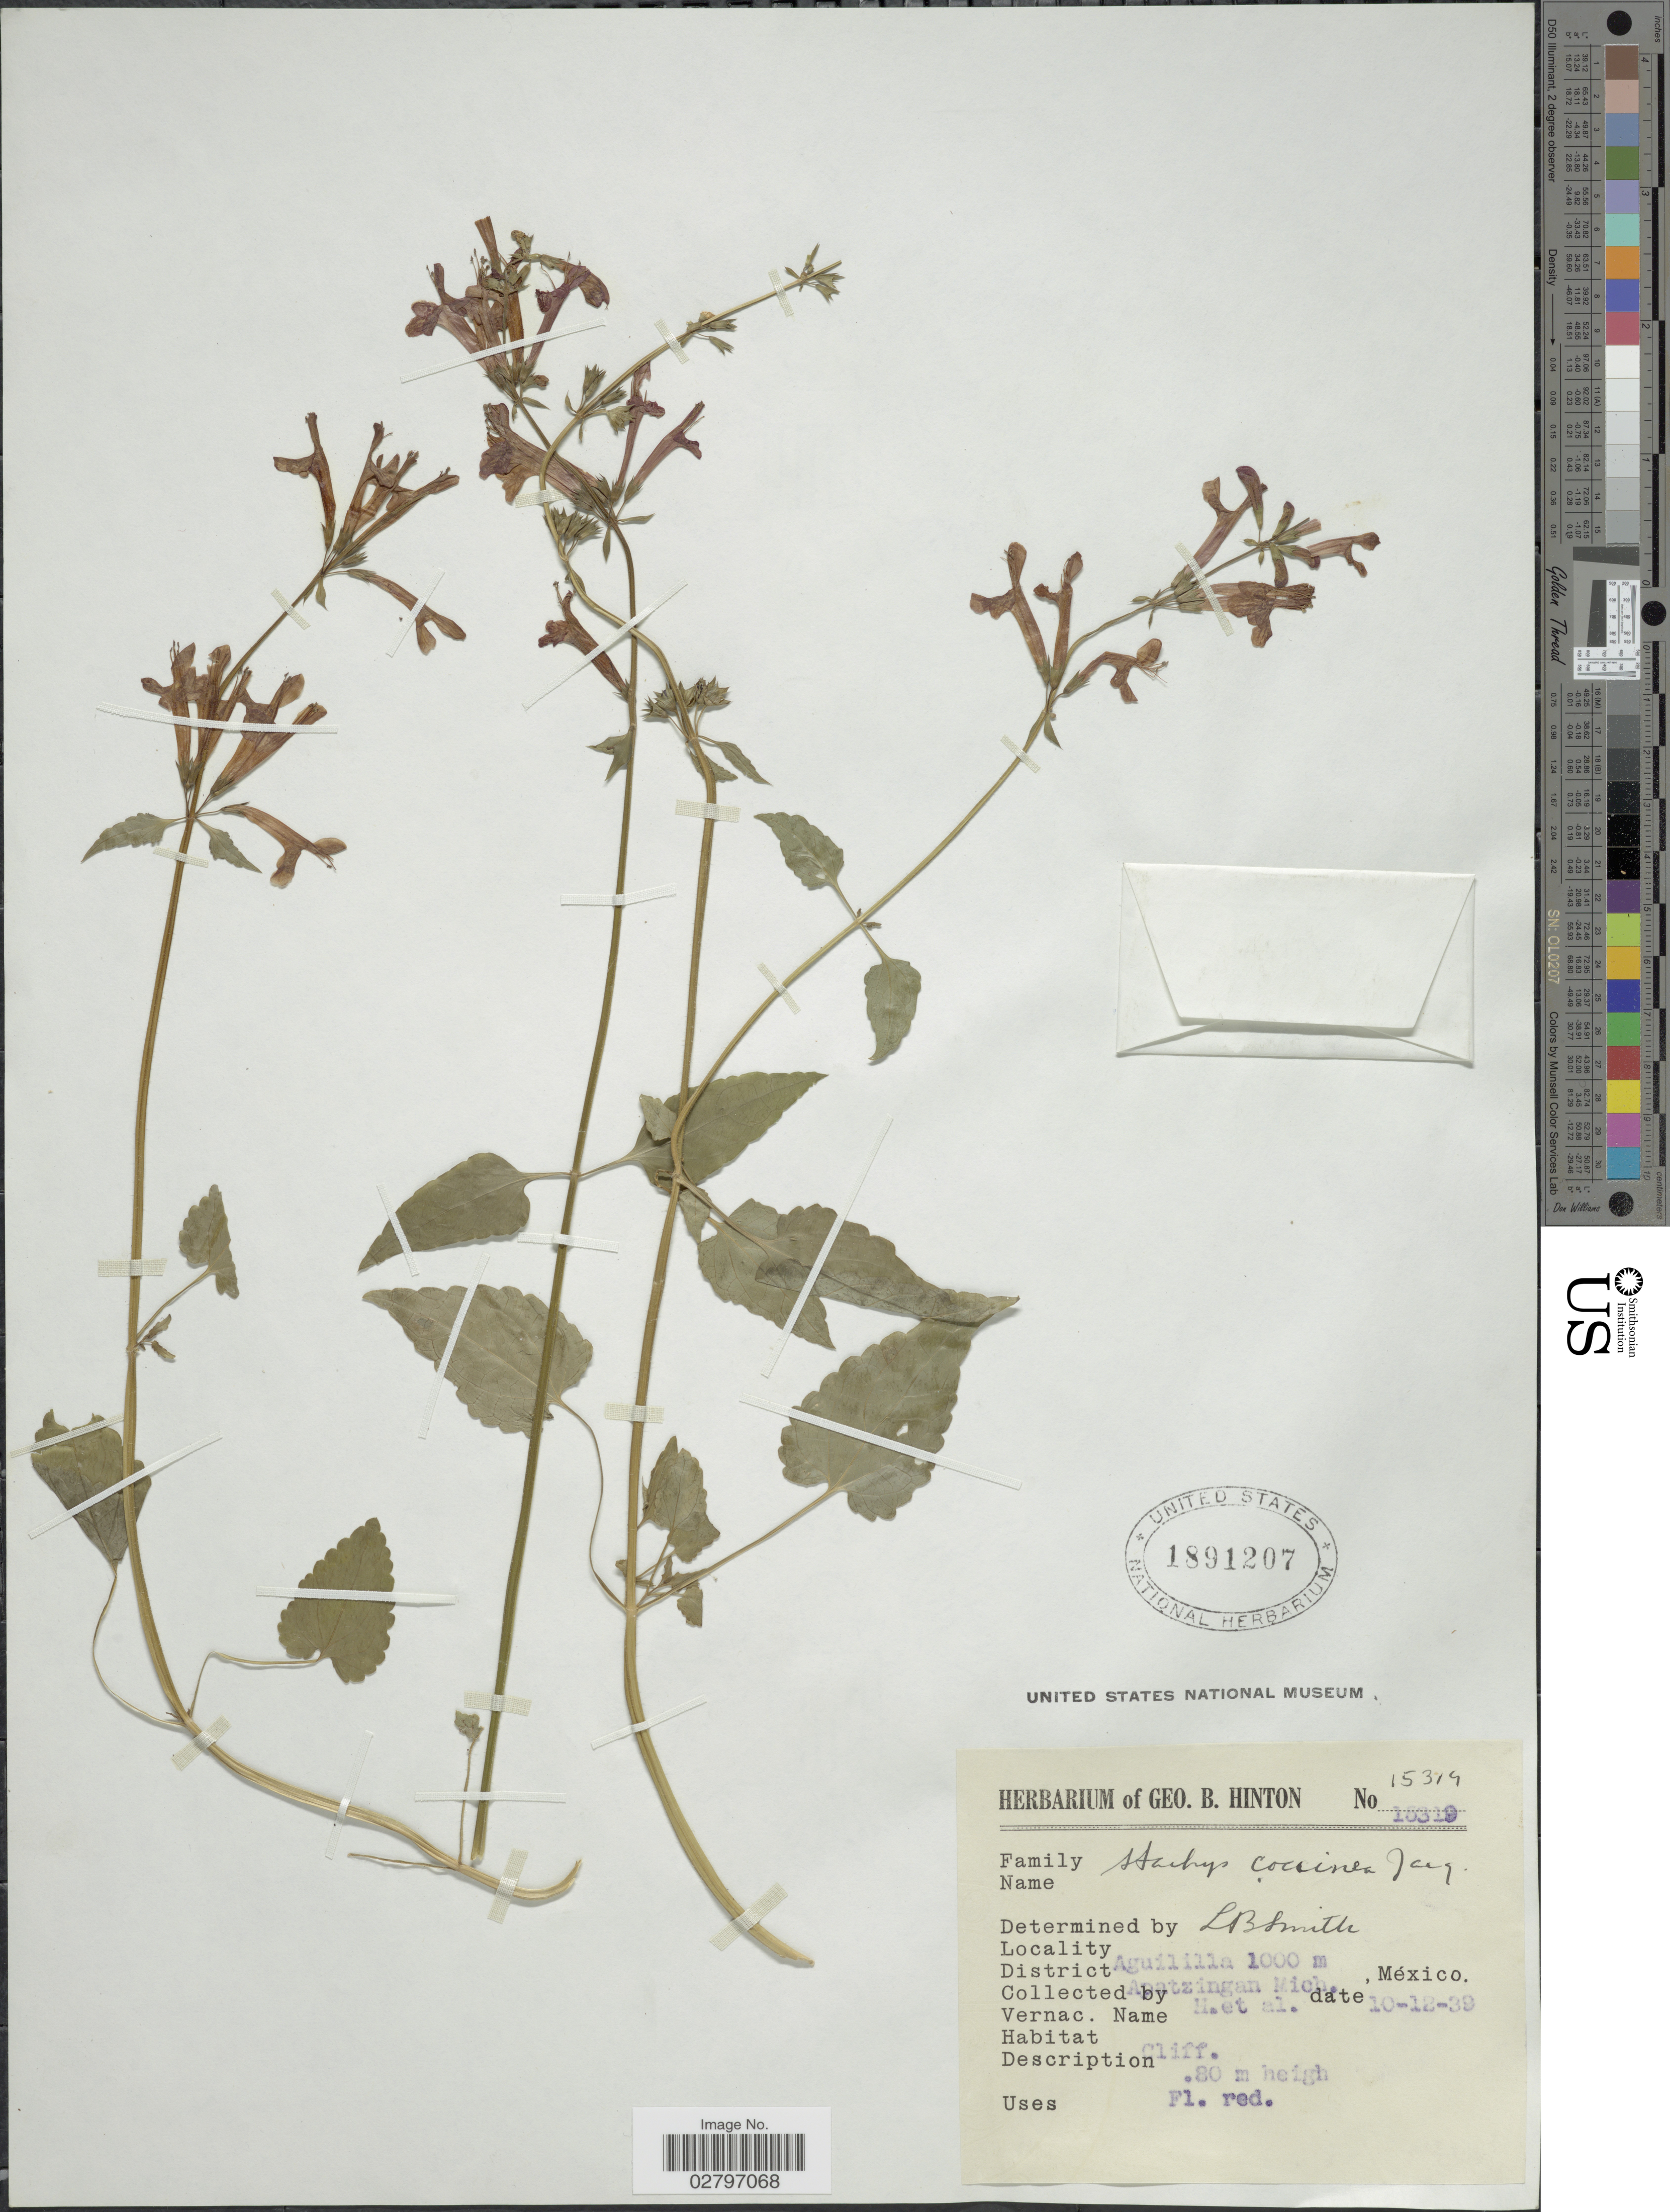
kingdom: Plantae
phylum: Tracheophyta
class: Magnoliopsida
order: Lamiales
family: Lamiaceae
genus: Stachys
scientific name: Stachys coccinea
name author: Ortega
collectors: G. B. Hinton & et al.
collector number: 15319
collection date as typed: Transcribed d/m/y: 10/12/39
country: Mexico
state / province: Michoacán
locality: District Aguililla. Apatzingan.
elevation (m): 1000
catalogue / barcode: US 1891207